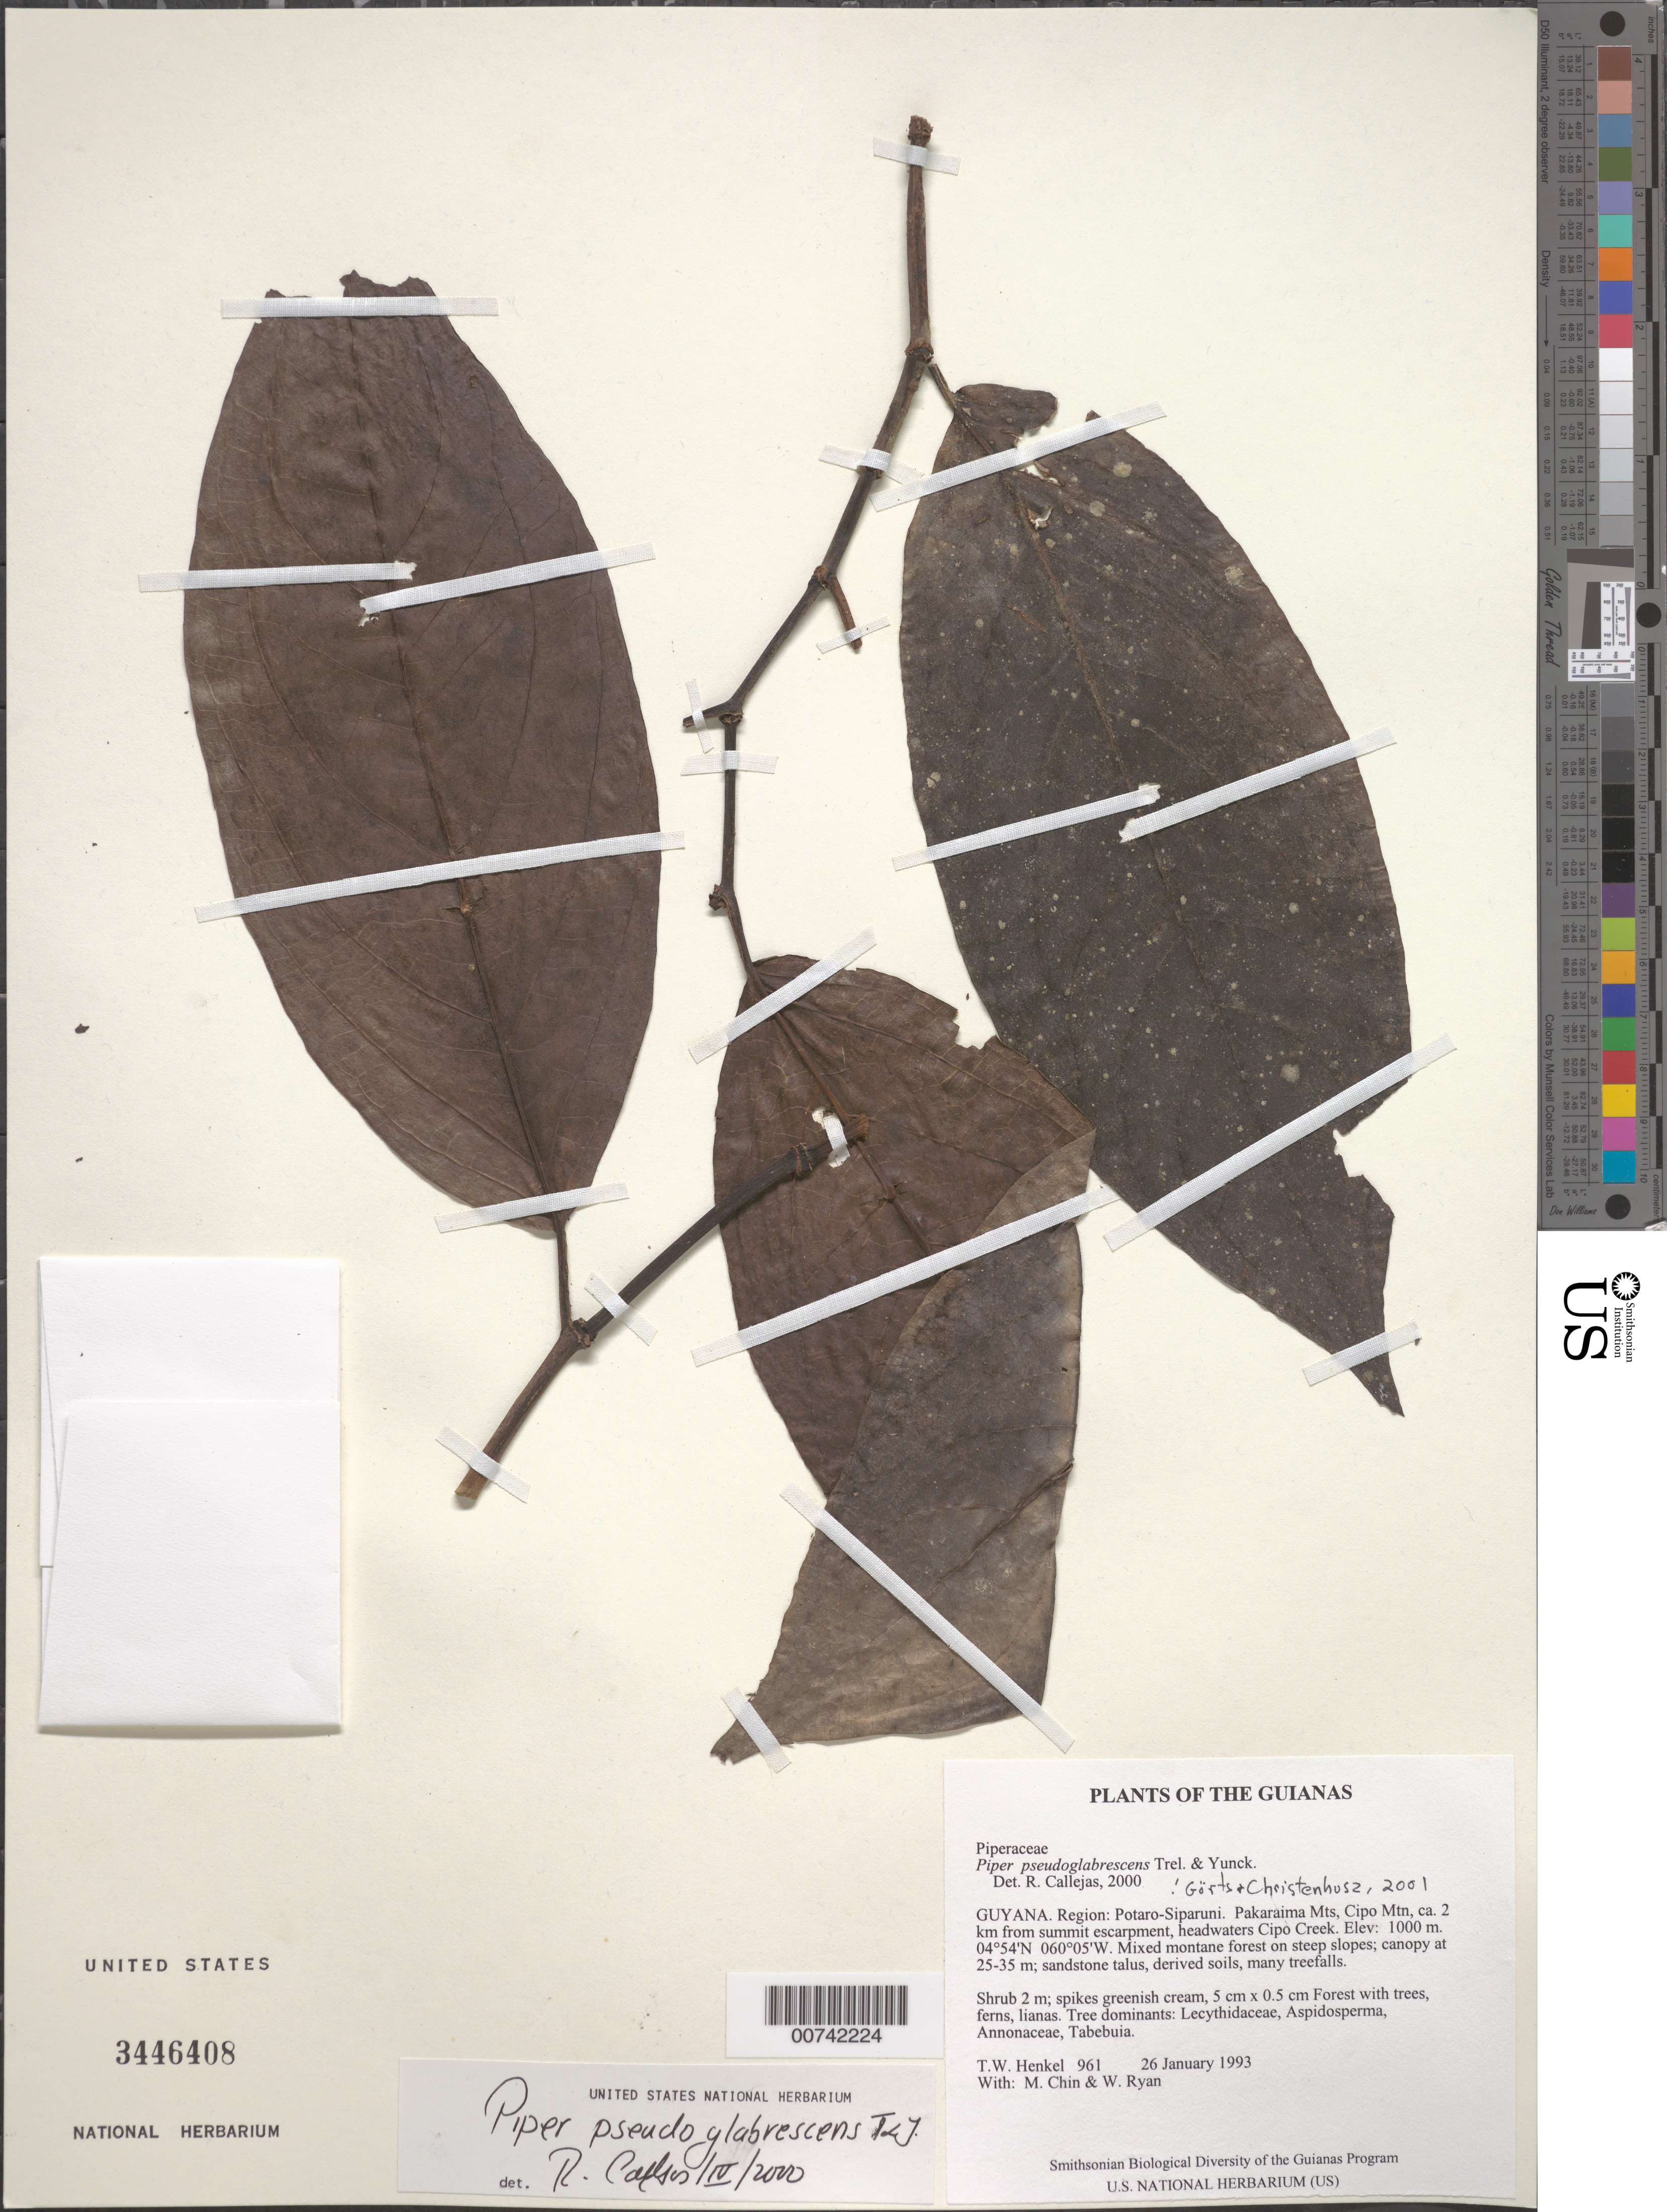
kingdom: Plantae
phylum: Tracheophyta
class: Magnoliopsida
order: Piperales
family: Piperaceae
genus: Piper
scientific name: Piper pseudoglabrescens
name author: Trel. & Yunck.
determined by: Görts-van Rijn, A. R.; Christenhusz, M. J.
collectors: T. Henkel, M. Chin & W. Ryan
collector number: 961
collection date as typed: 26 January 1993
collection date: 1993-01-26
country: Guyana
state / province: Potaro-Siparuni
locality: Pakaraima Mts, Cipo Mtn, ca. 2 km from summit escarpment, headwaters Cipo Creek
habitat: Mixed montane forest on steep slopes; canopy at 25-35 m; sandstone talus, derived soils, many treefalls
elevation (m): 1000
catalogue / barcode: US 3446408